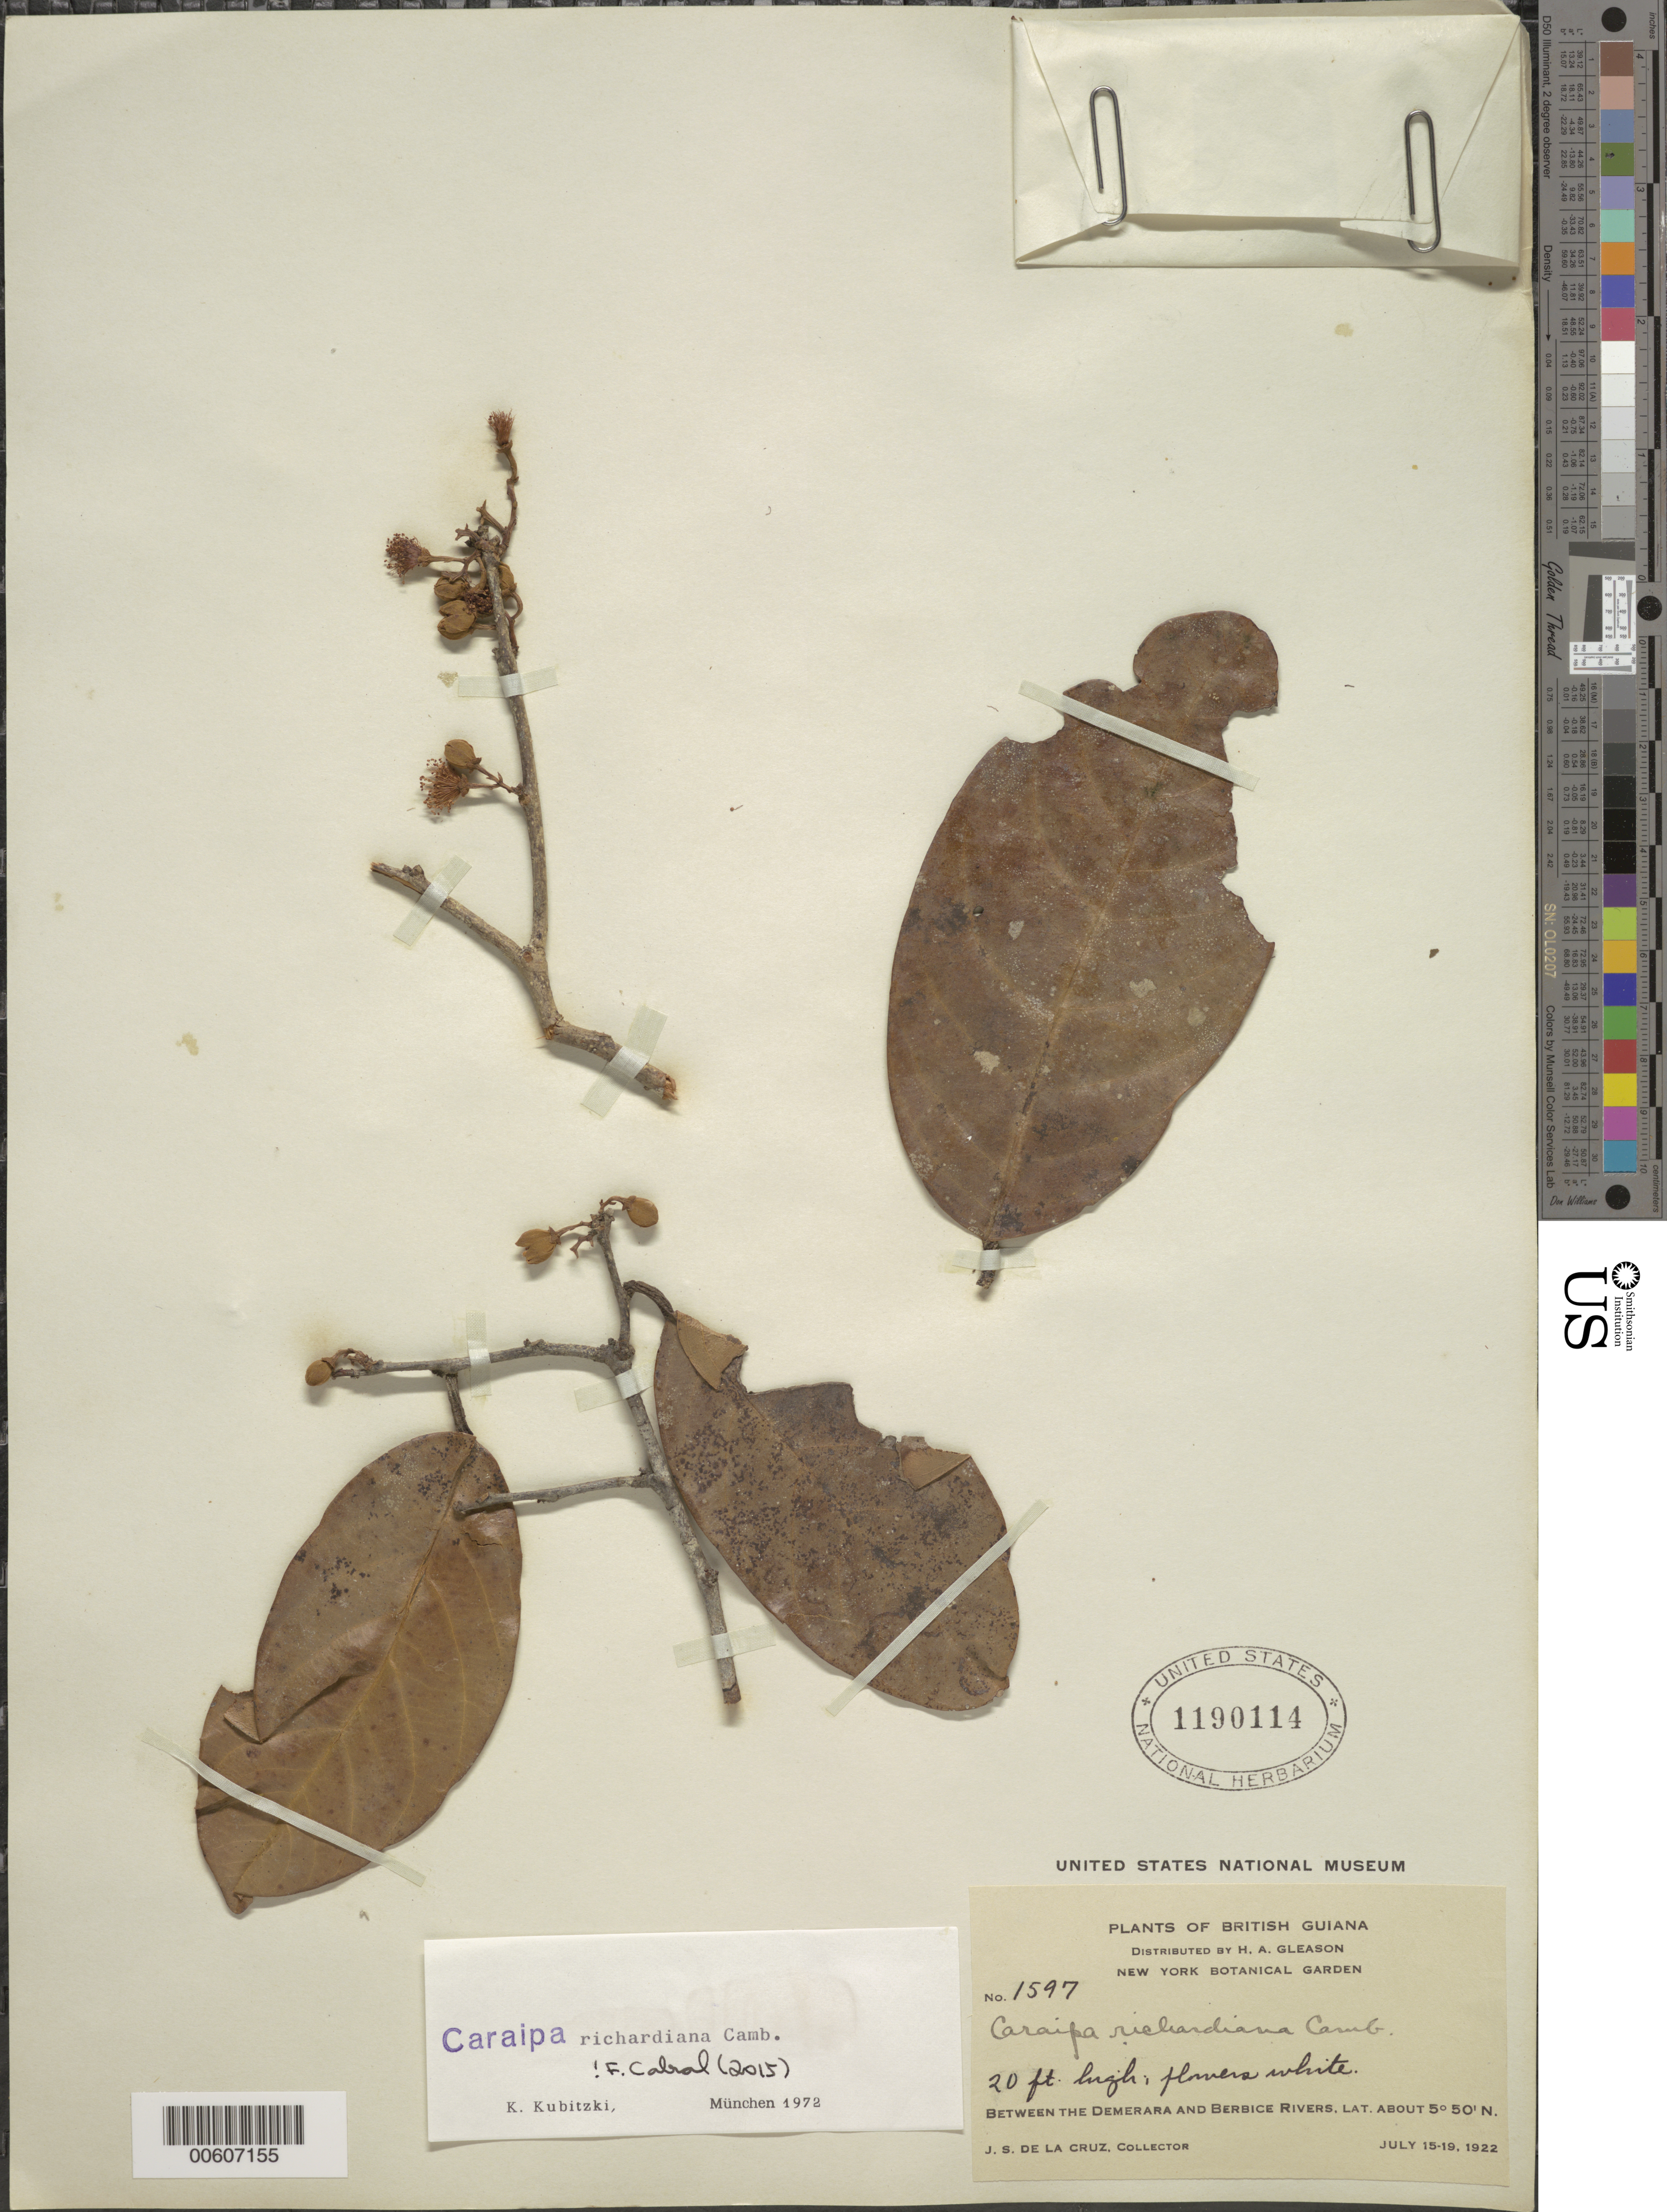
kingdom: Plantae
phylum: Tracheophyta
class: Magnoliopsida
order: Malpighiales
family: Calophyllaceae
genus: Caraipa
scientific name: Caraipa richardiana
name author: Cambess.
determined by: Kubitzki, Klaus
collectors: J. S. de la Cruz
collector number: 1597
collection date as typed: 15-Jul-22 to 19-Jul-22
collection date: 1922-07-15/1922-07-19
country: Guyana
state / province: U. Demerara-Berbice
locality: Demerara River to the Berbice River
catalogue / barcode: US 1190114